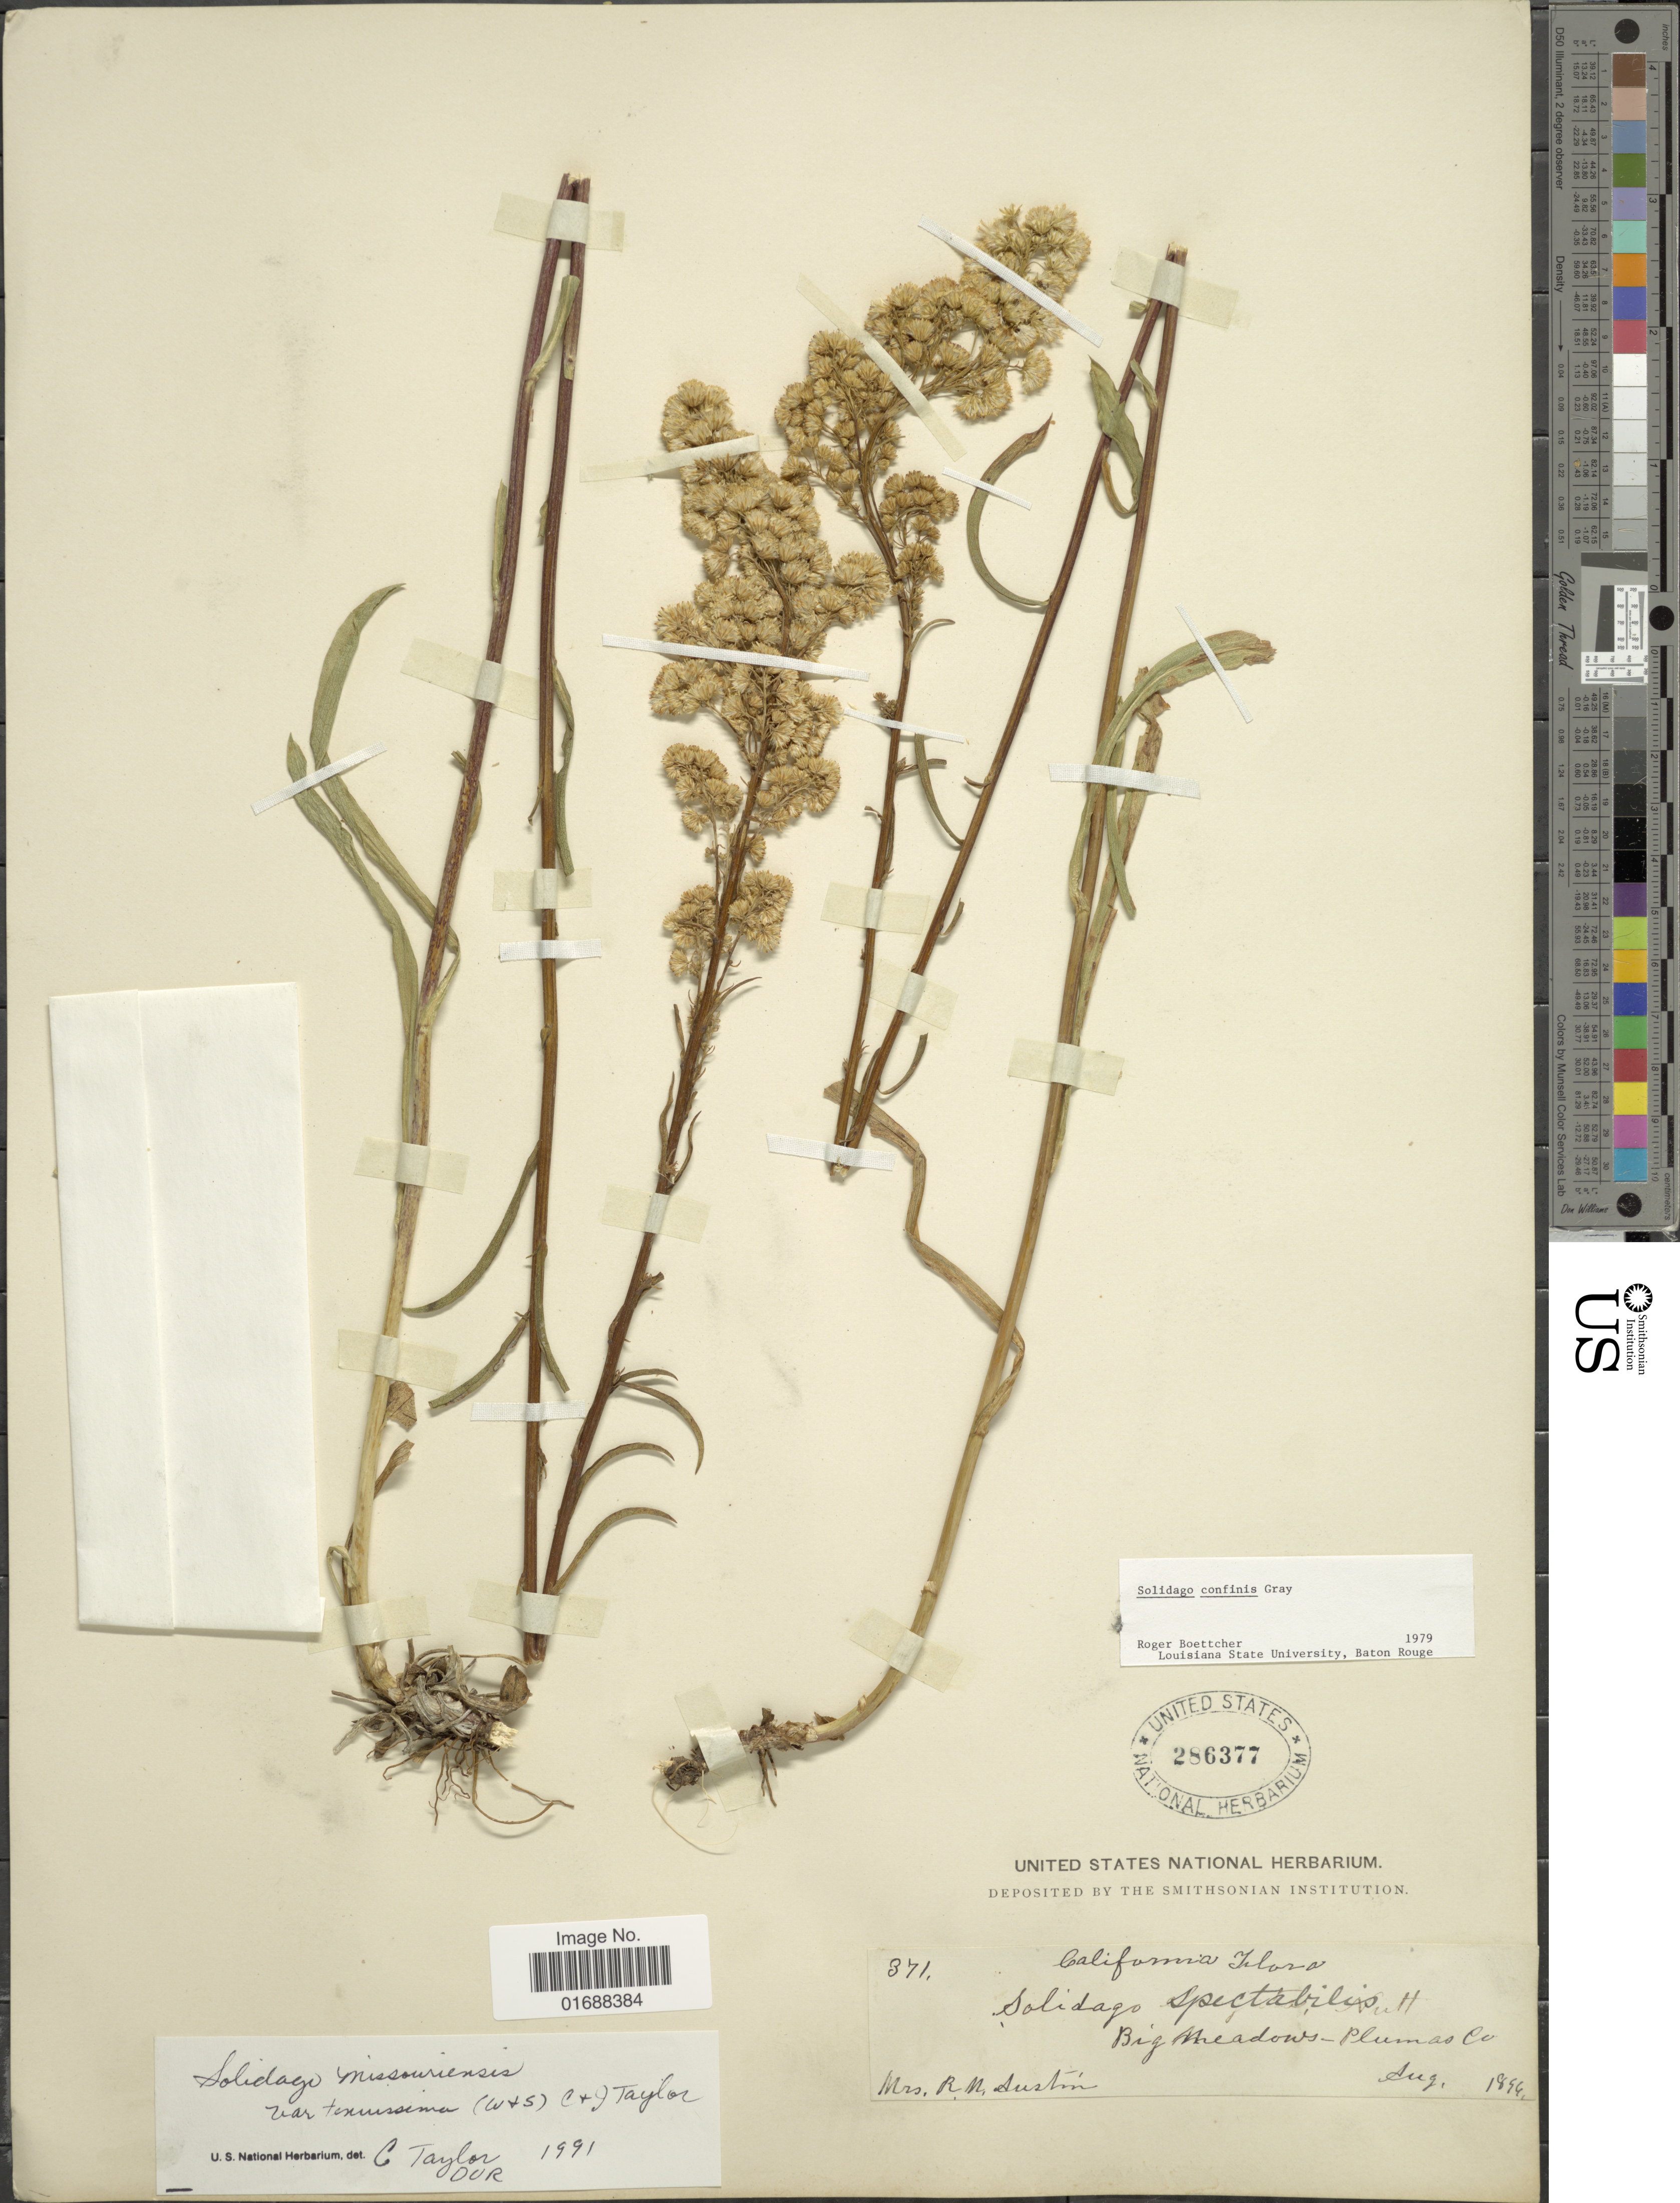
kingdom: Plantae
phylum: Tracheophyta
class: Magnoliopsida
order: Asterales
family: Asteraceae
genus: Solidago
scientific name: Solidago missouriensis var. tenuissima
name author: (Wooton & Standl.) C.E.S. Taylor & R.J. Taylor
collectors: R. Austin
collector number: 371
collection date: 1844-08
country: United States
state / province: California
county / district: Plumas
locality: Big meadows -Plumas Co.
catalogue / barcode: US 286377